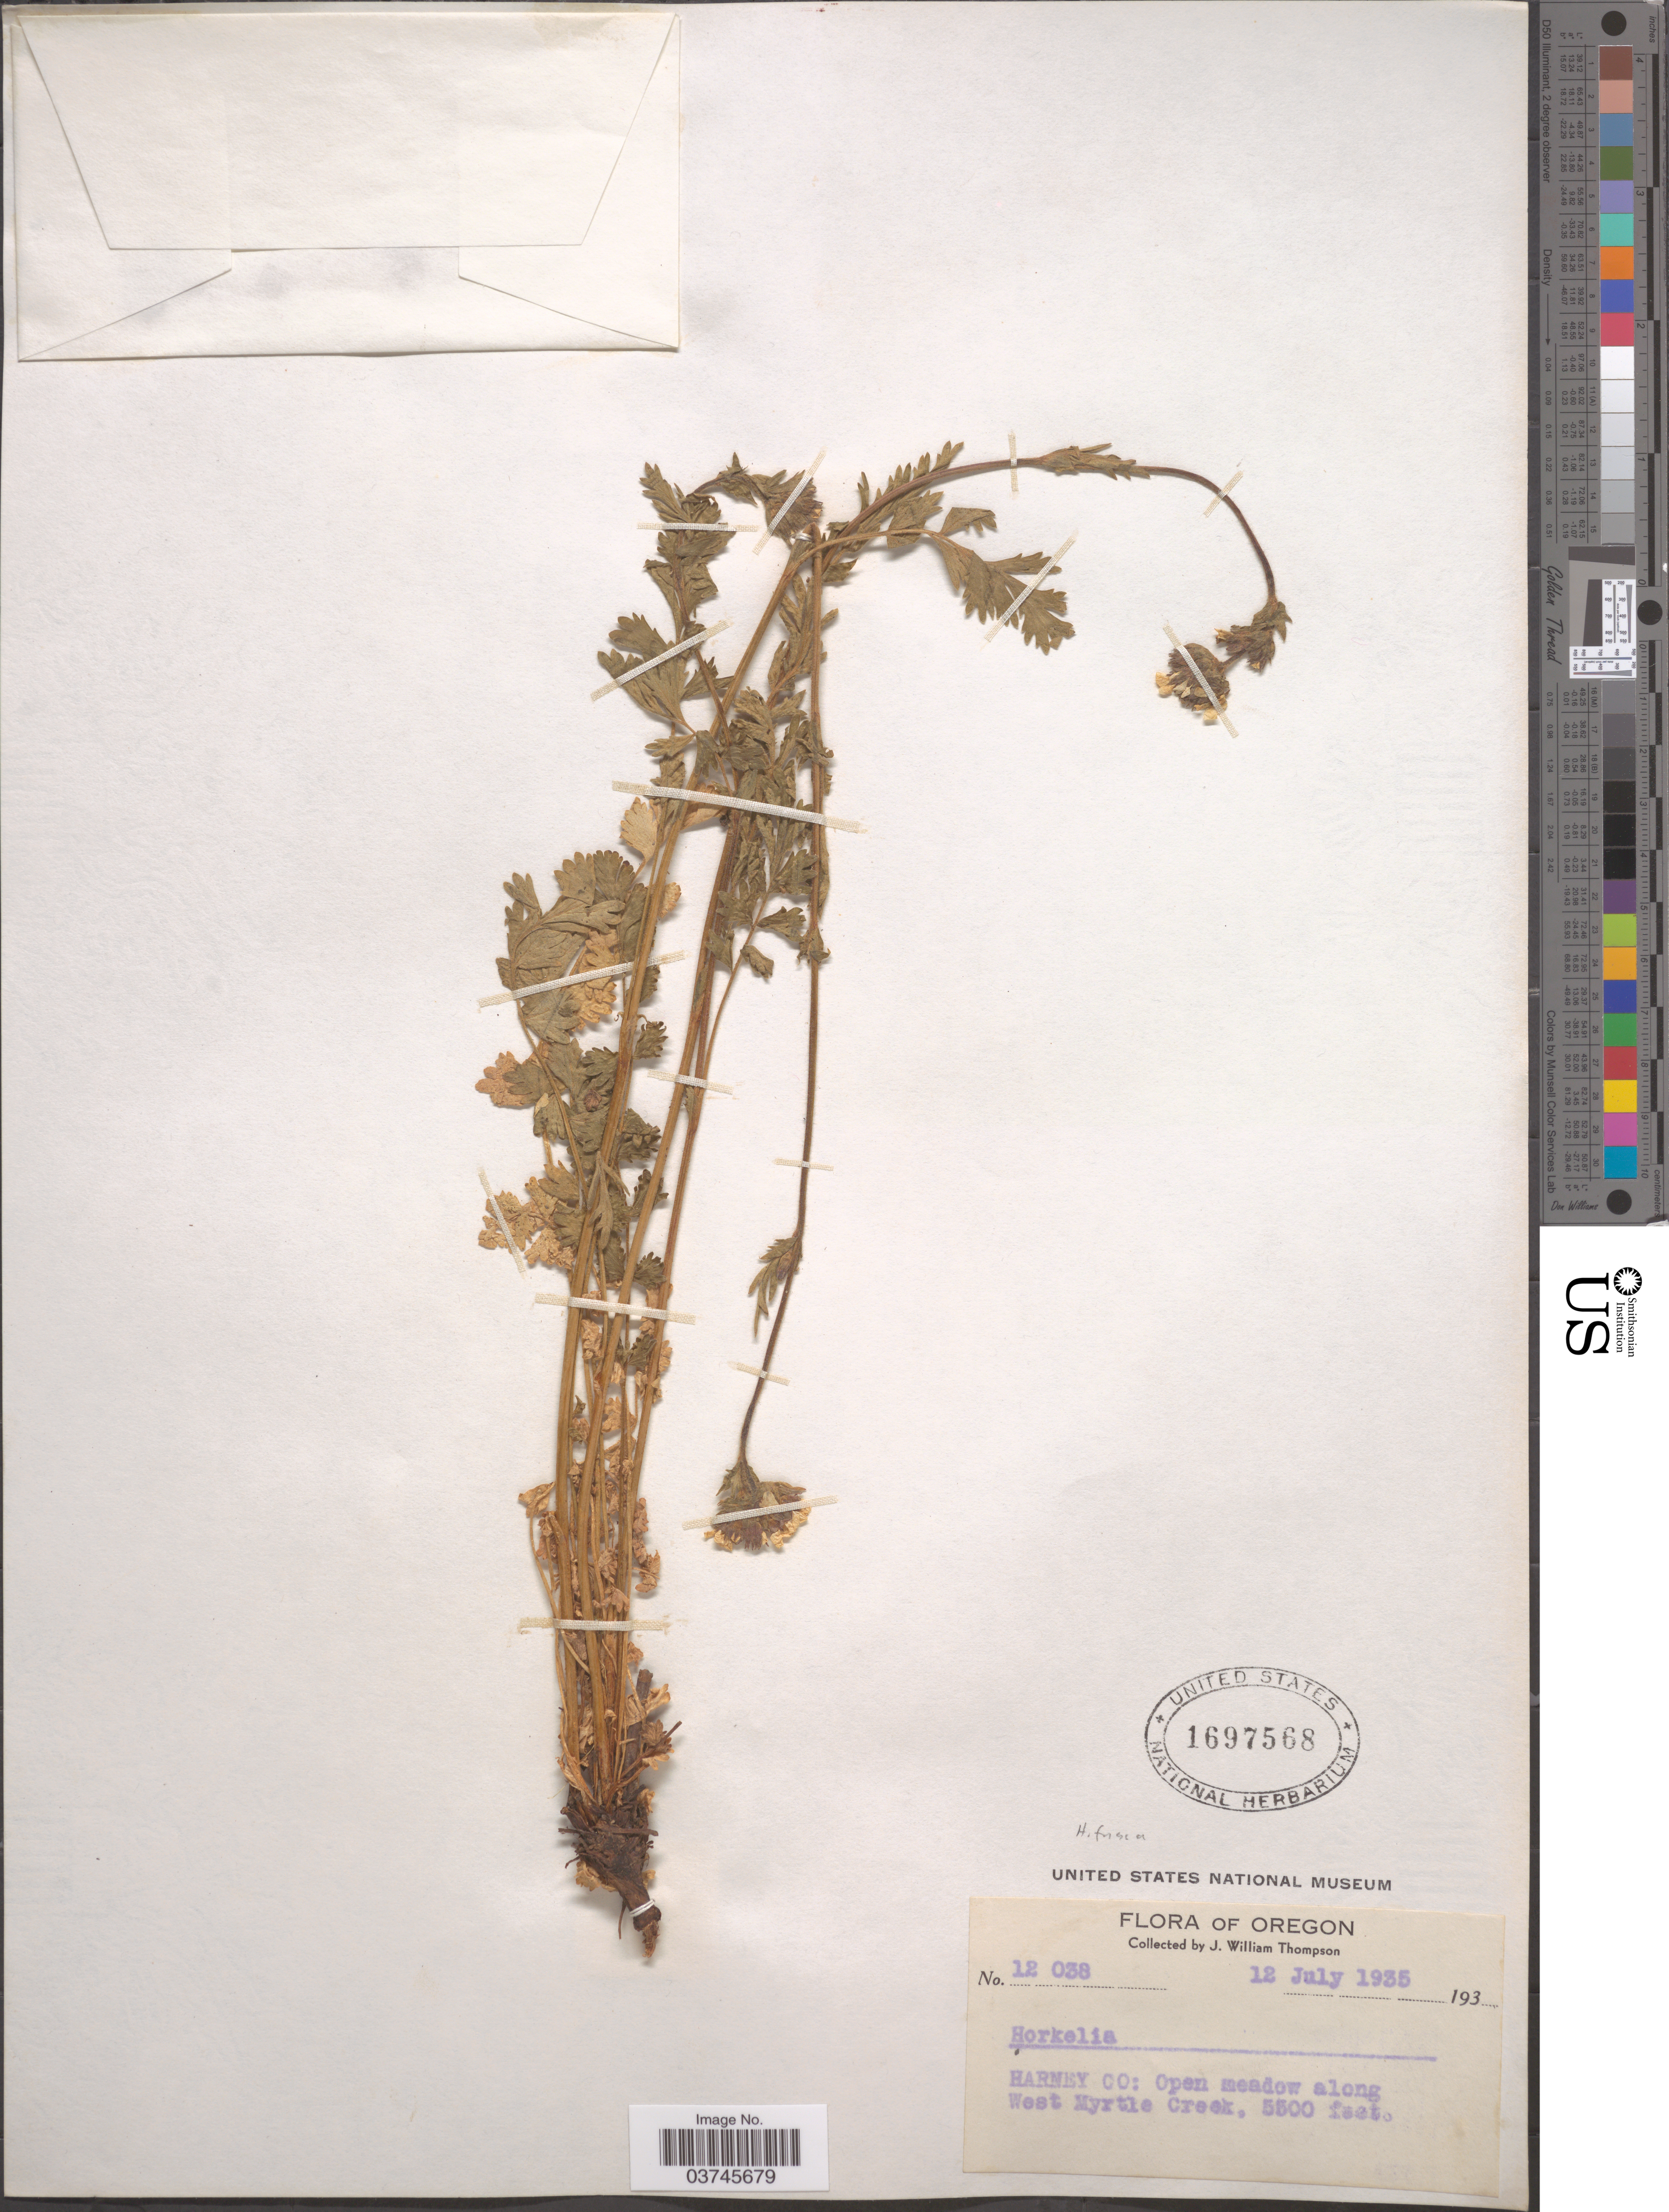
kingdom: Plantae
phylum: Tracheophyta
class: Magnoliopsida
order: Rosales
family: Rosaceae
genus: Potentilla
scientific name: Potentilla douglasii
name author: Greene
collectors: J. W. Thompson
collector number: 12038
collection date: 1935-07-12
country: United States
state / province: Oregon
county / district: Harney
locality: Harney Co: Open meadow along West Myrtle Creek.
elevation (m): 1676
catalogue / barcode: US 1697568